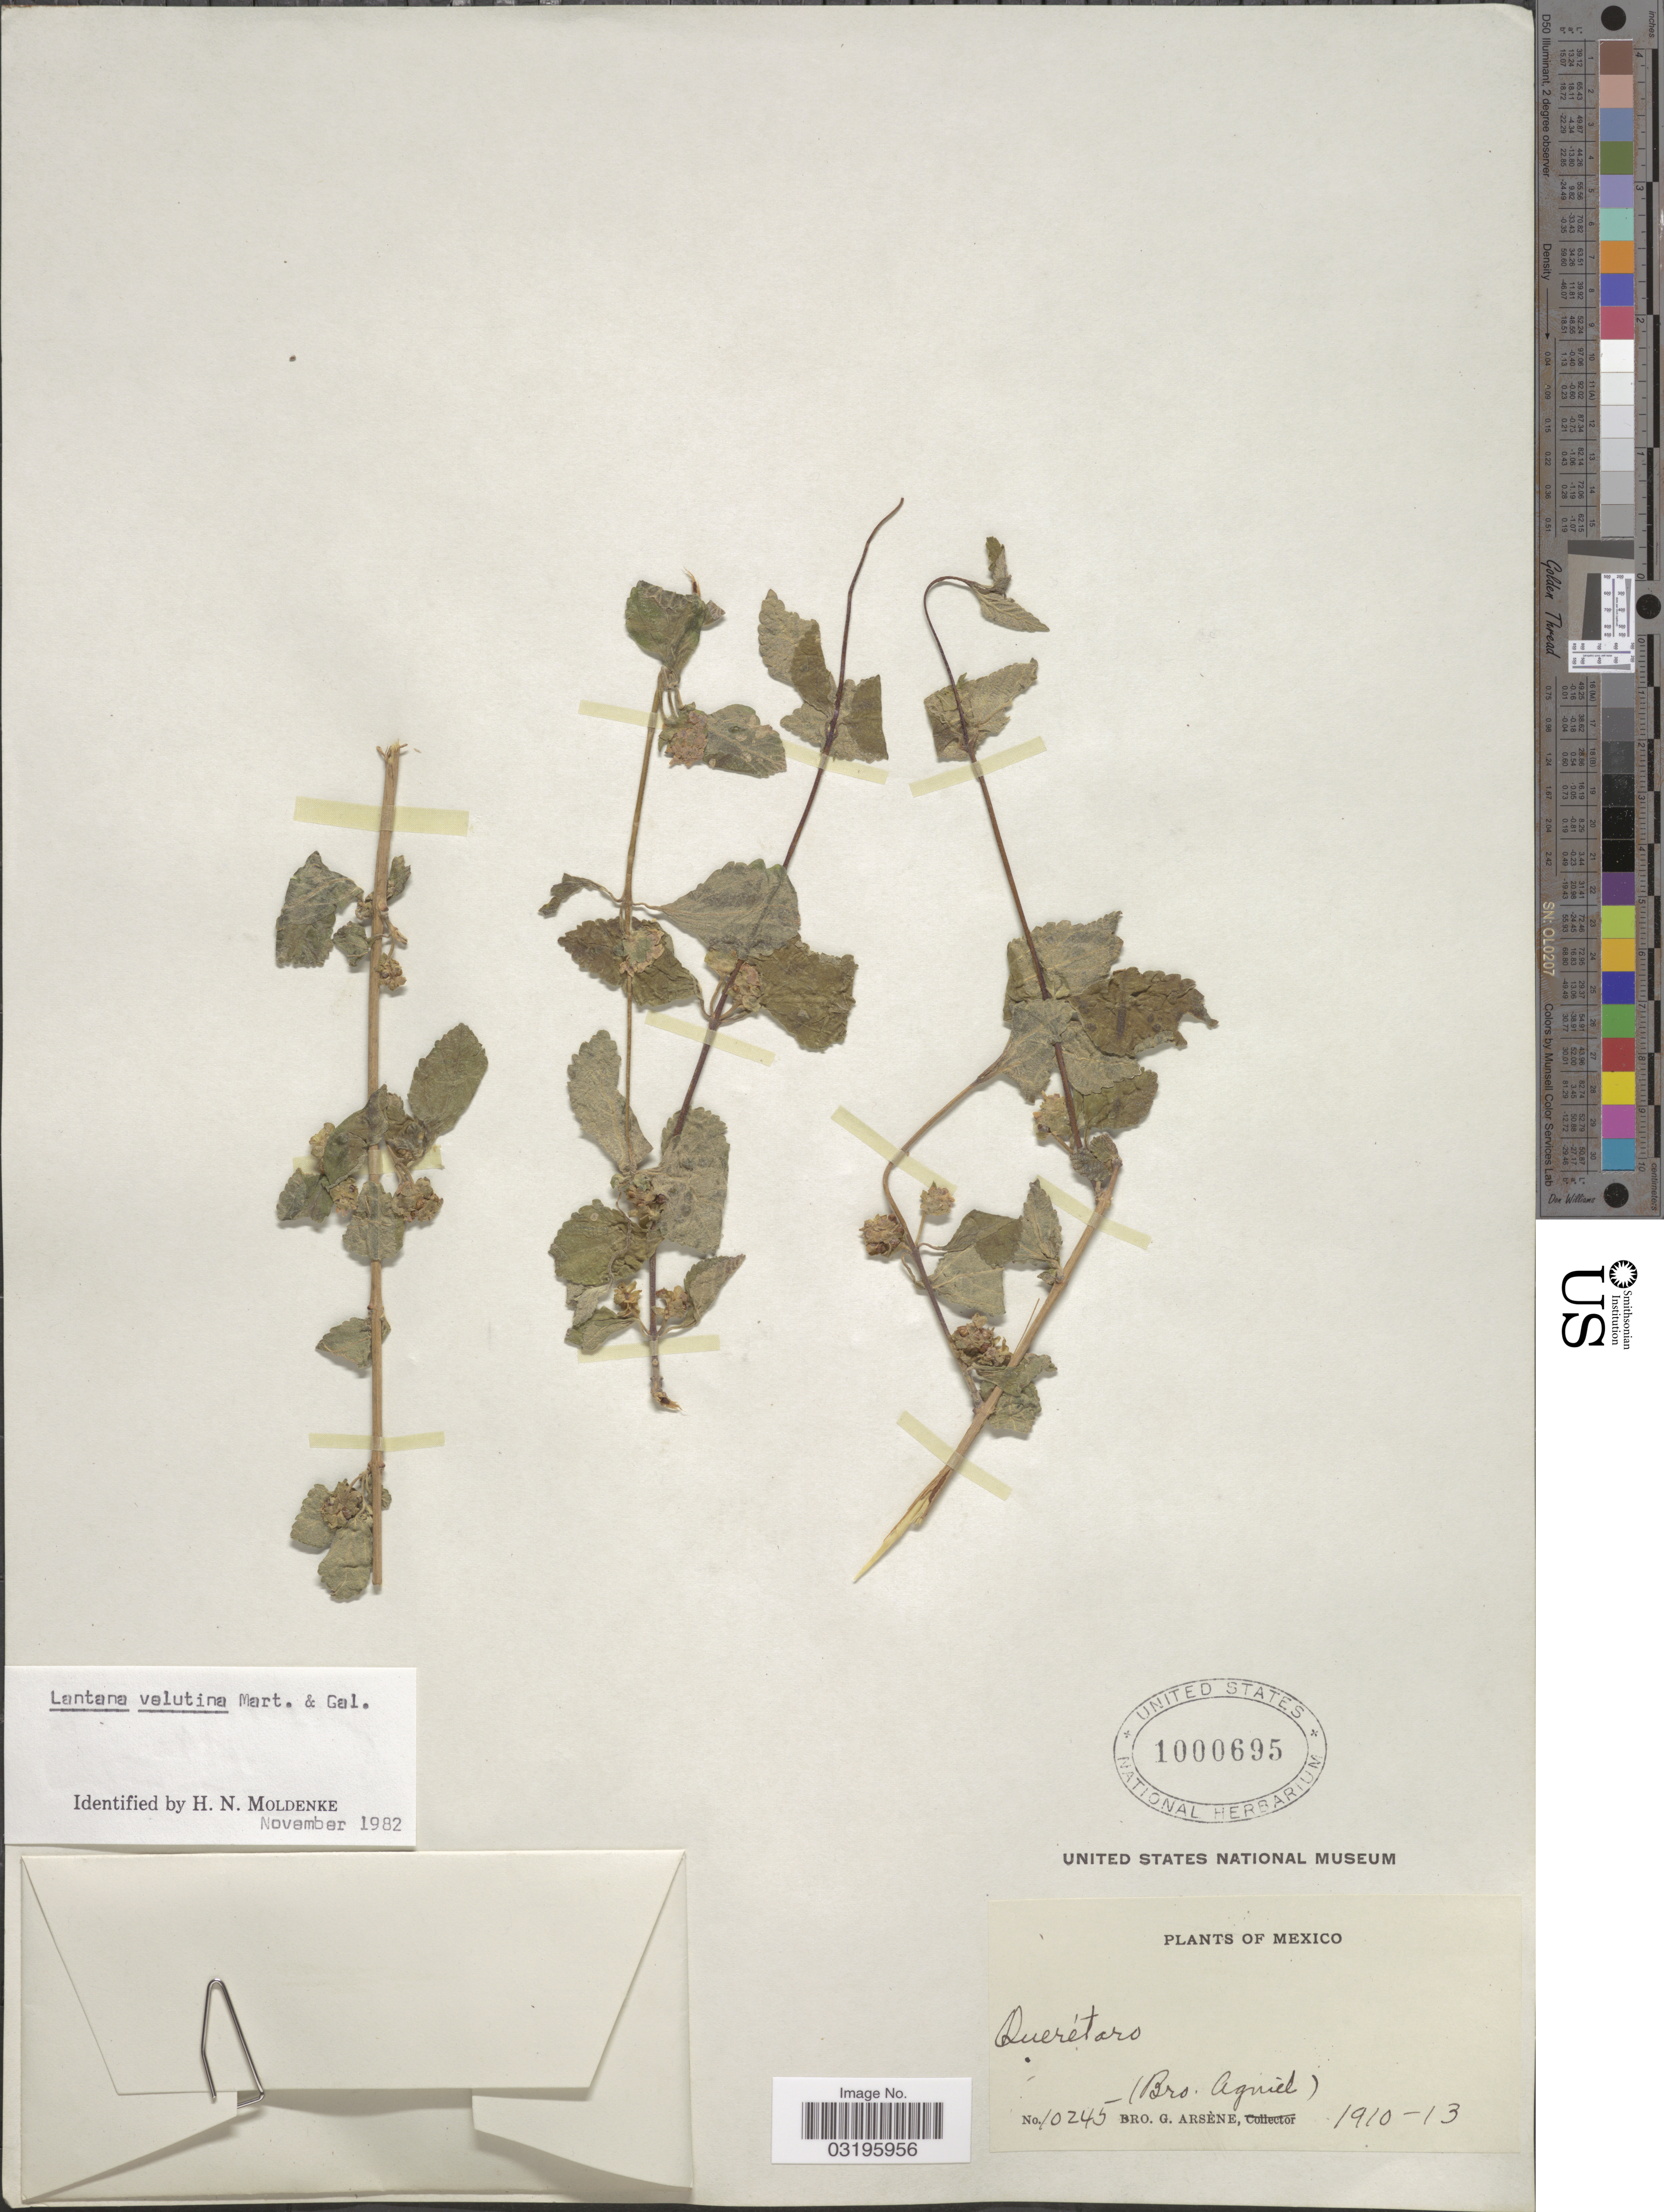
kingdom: Plantae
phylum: Tracheophyta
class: Magnoliopsida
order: Lamiales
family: Verbenaceae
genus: Lantana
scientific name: Lantana velutina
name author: M. Martens & Galeotti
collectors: Bro. Agniel & Bro. G. Arsène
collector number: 10245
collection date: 1910/1913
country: Mexico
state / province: Querétaro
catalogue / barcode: US 1000695